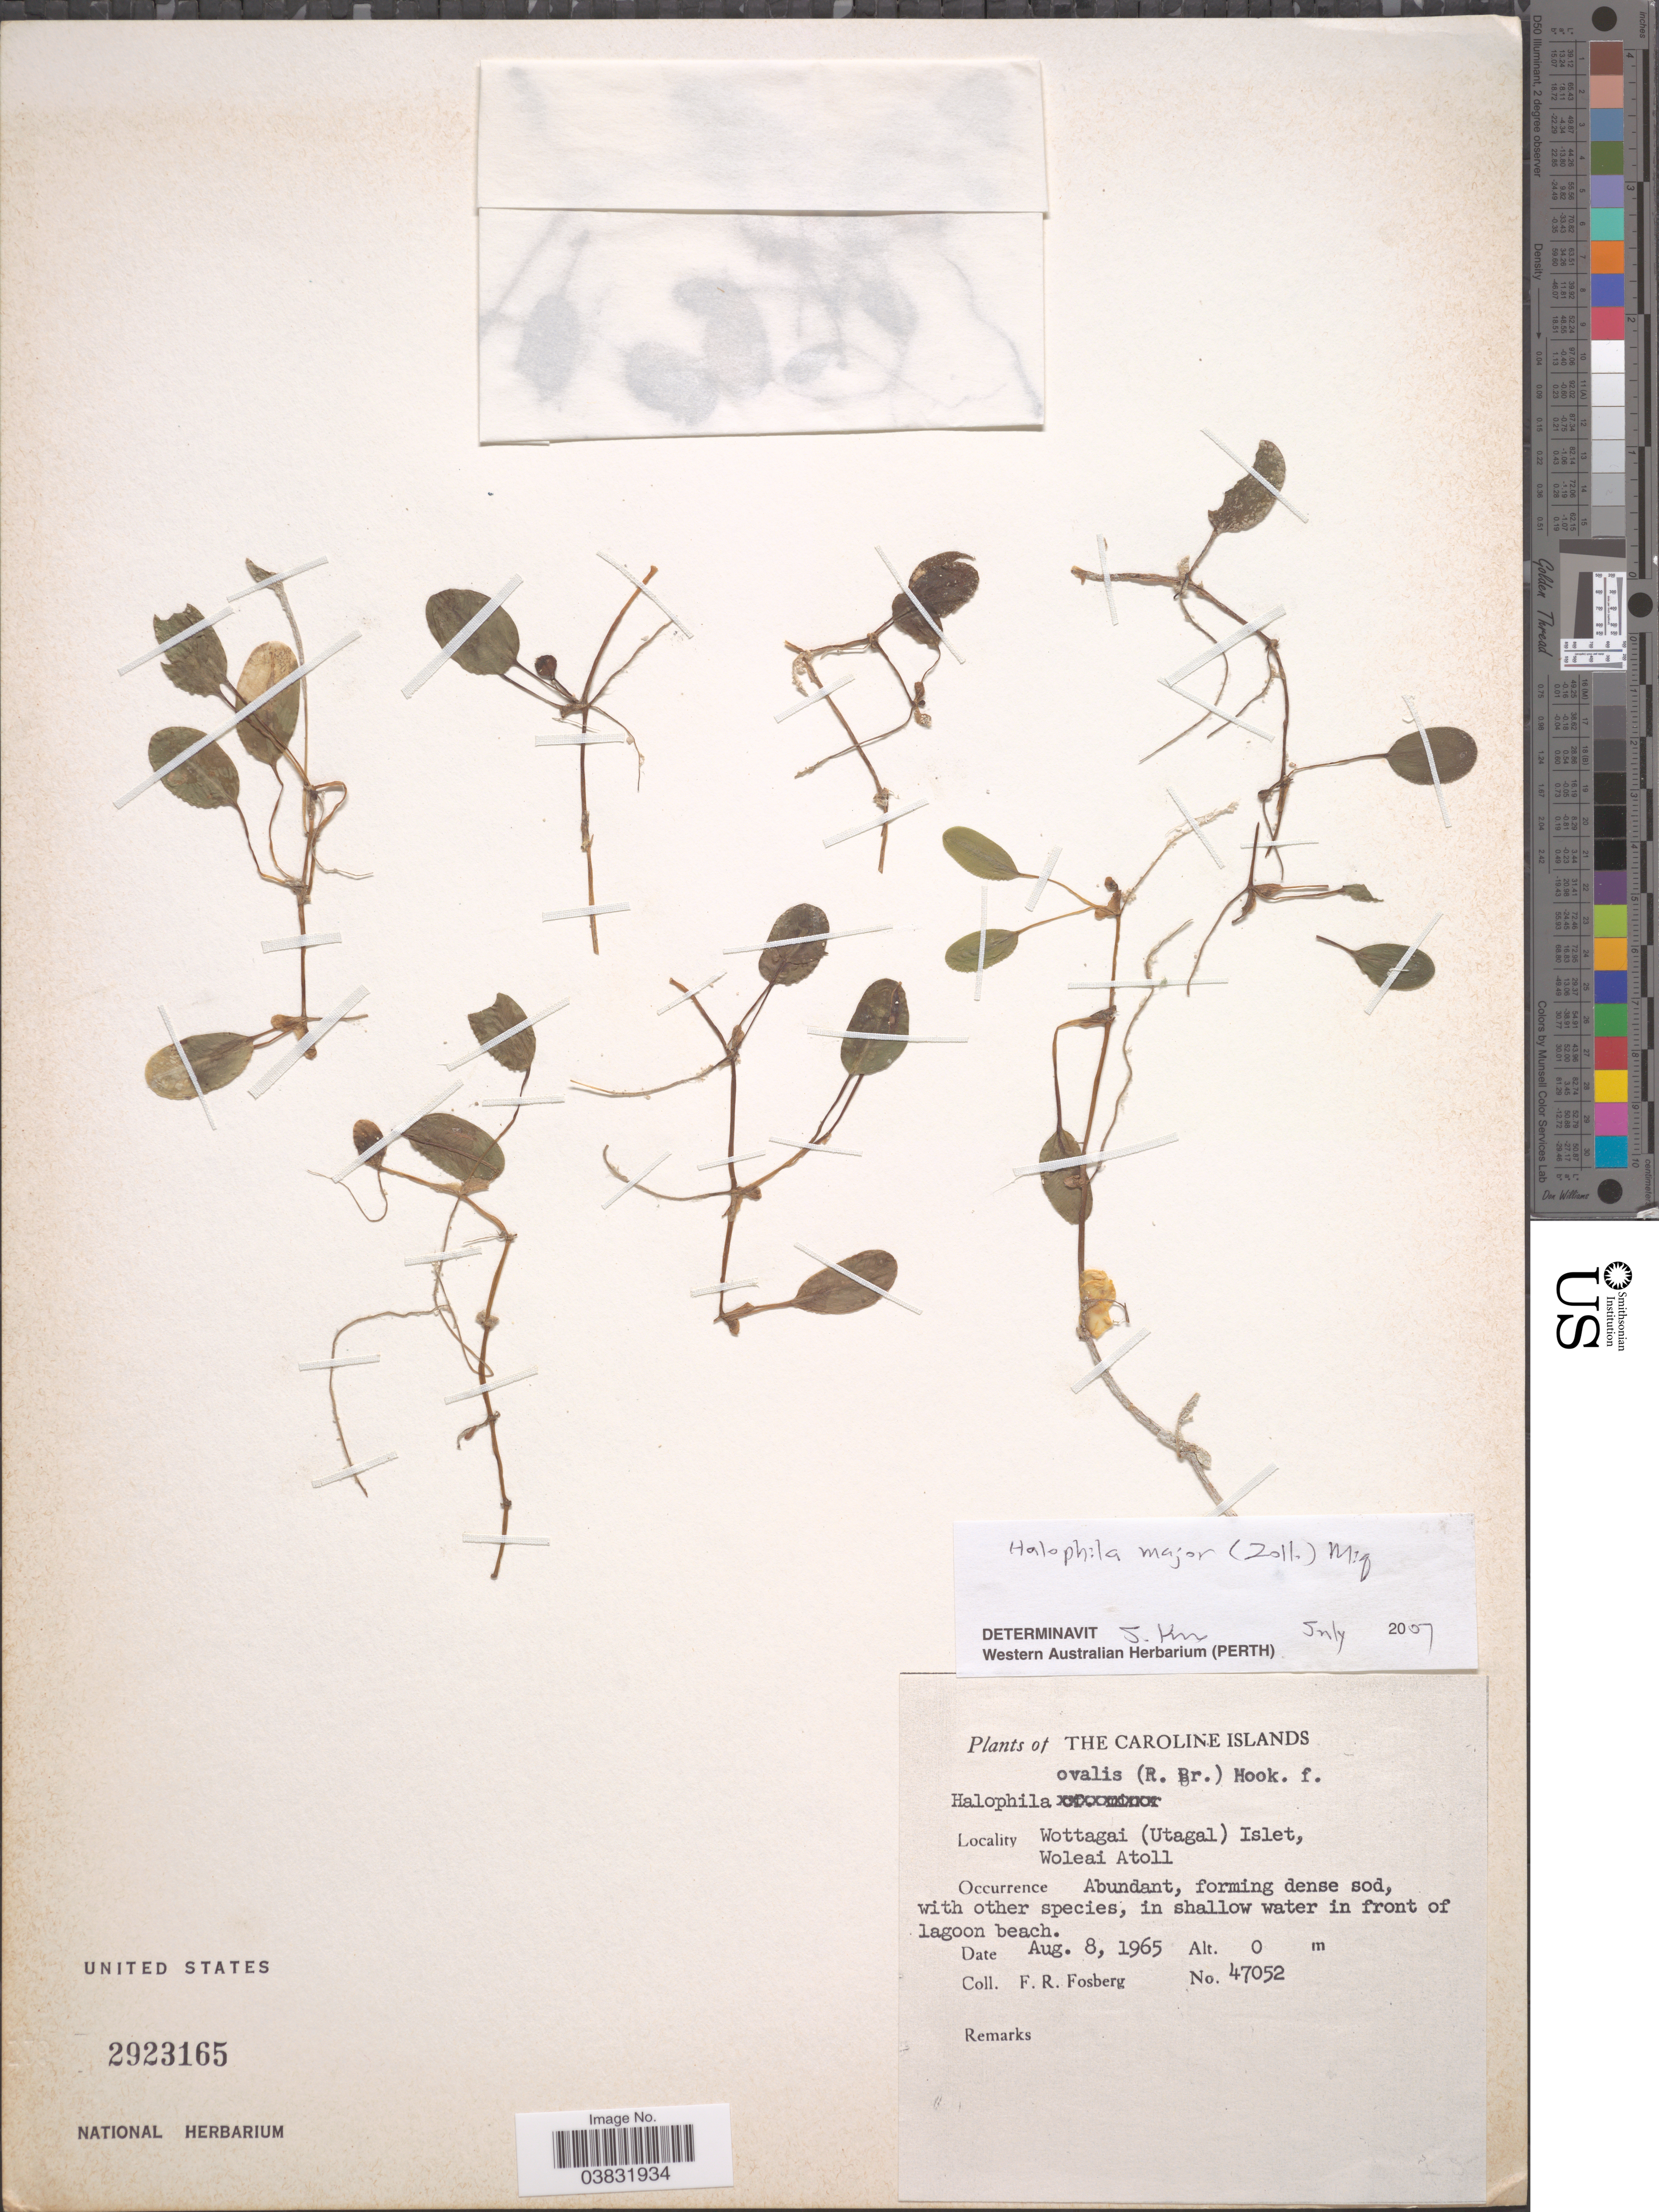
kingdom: Plantae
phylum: Tracheophyta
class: Liliopsida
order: Alismatales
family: Hydrocharitaceae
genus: Halophila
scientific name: Halophila major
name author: (Zoll.) Miq.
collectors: F. R. Fosberg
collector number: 47052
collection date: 1965-08-08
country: Micronesia, Federated States of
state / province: Yap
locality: Caroline Islands. Wottagai (Utagal) Islet, Woleai Atoll.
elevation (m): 0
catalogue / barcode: US 2923165